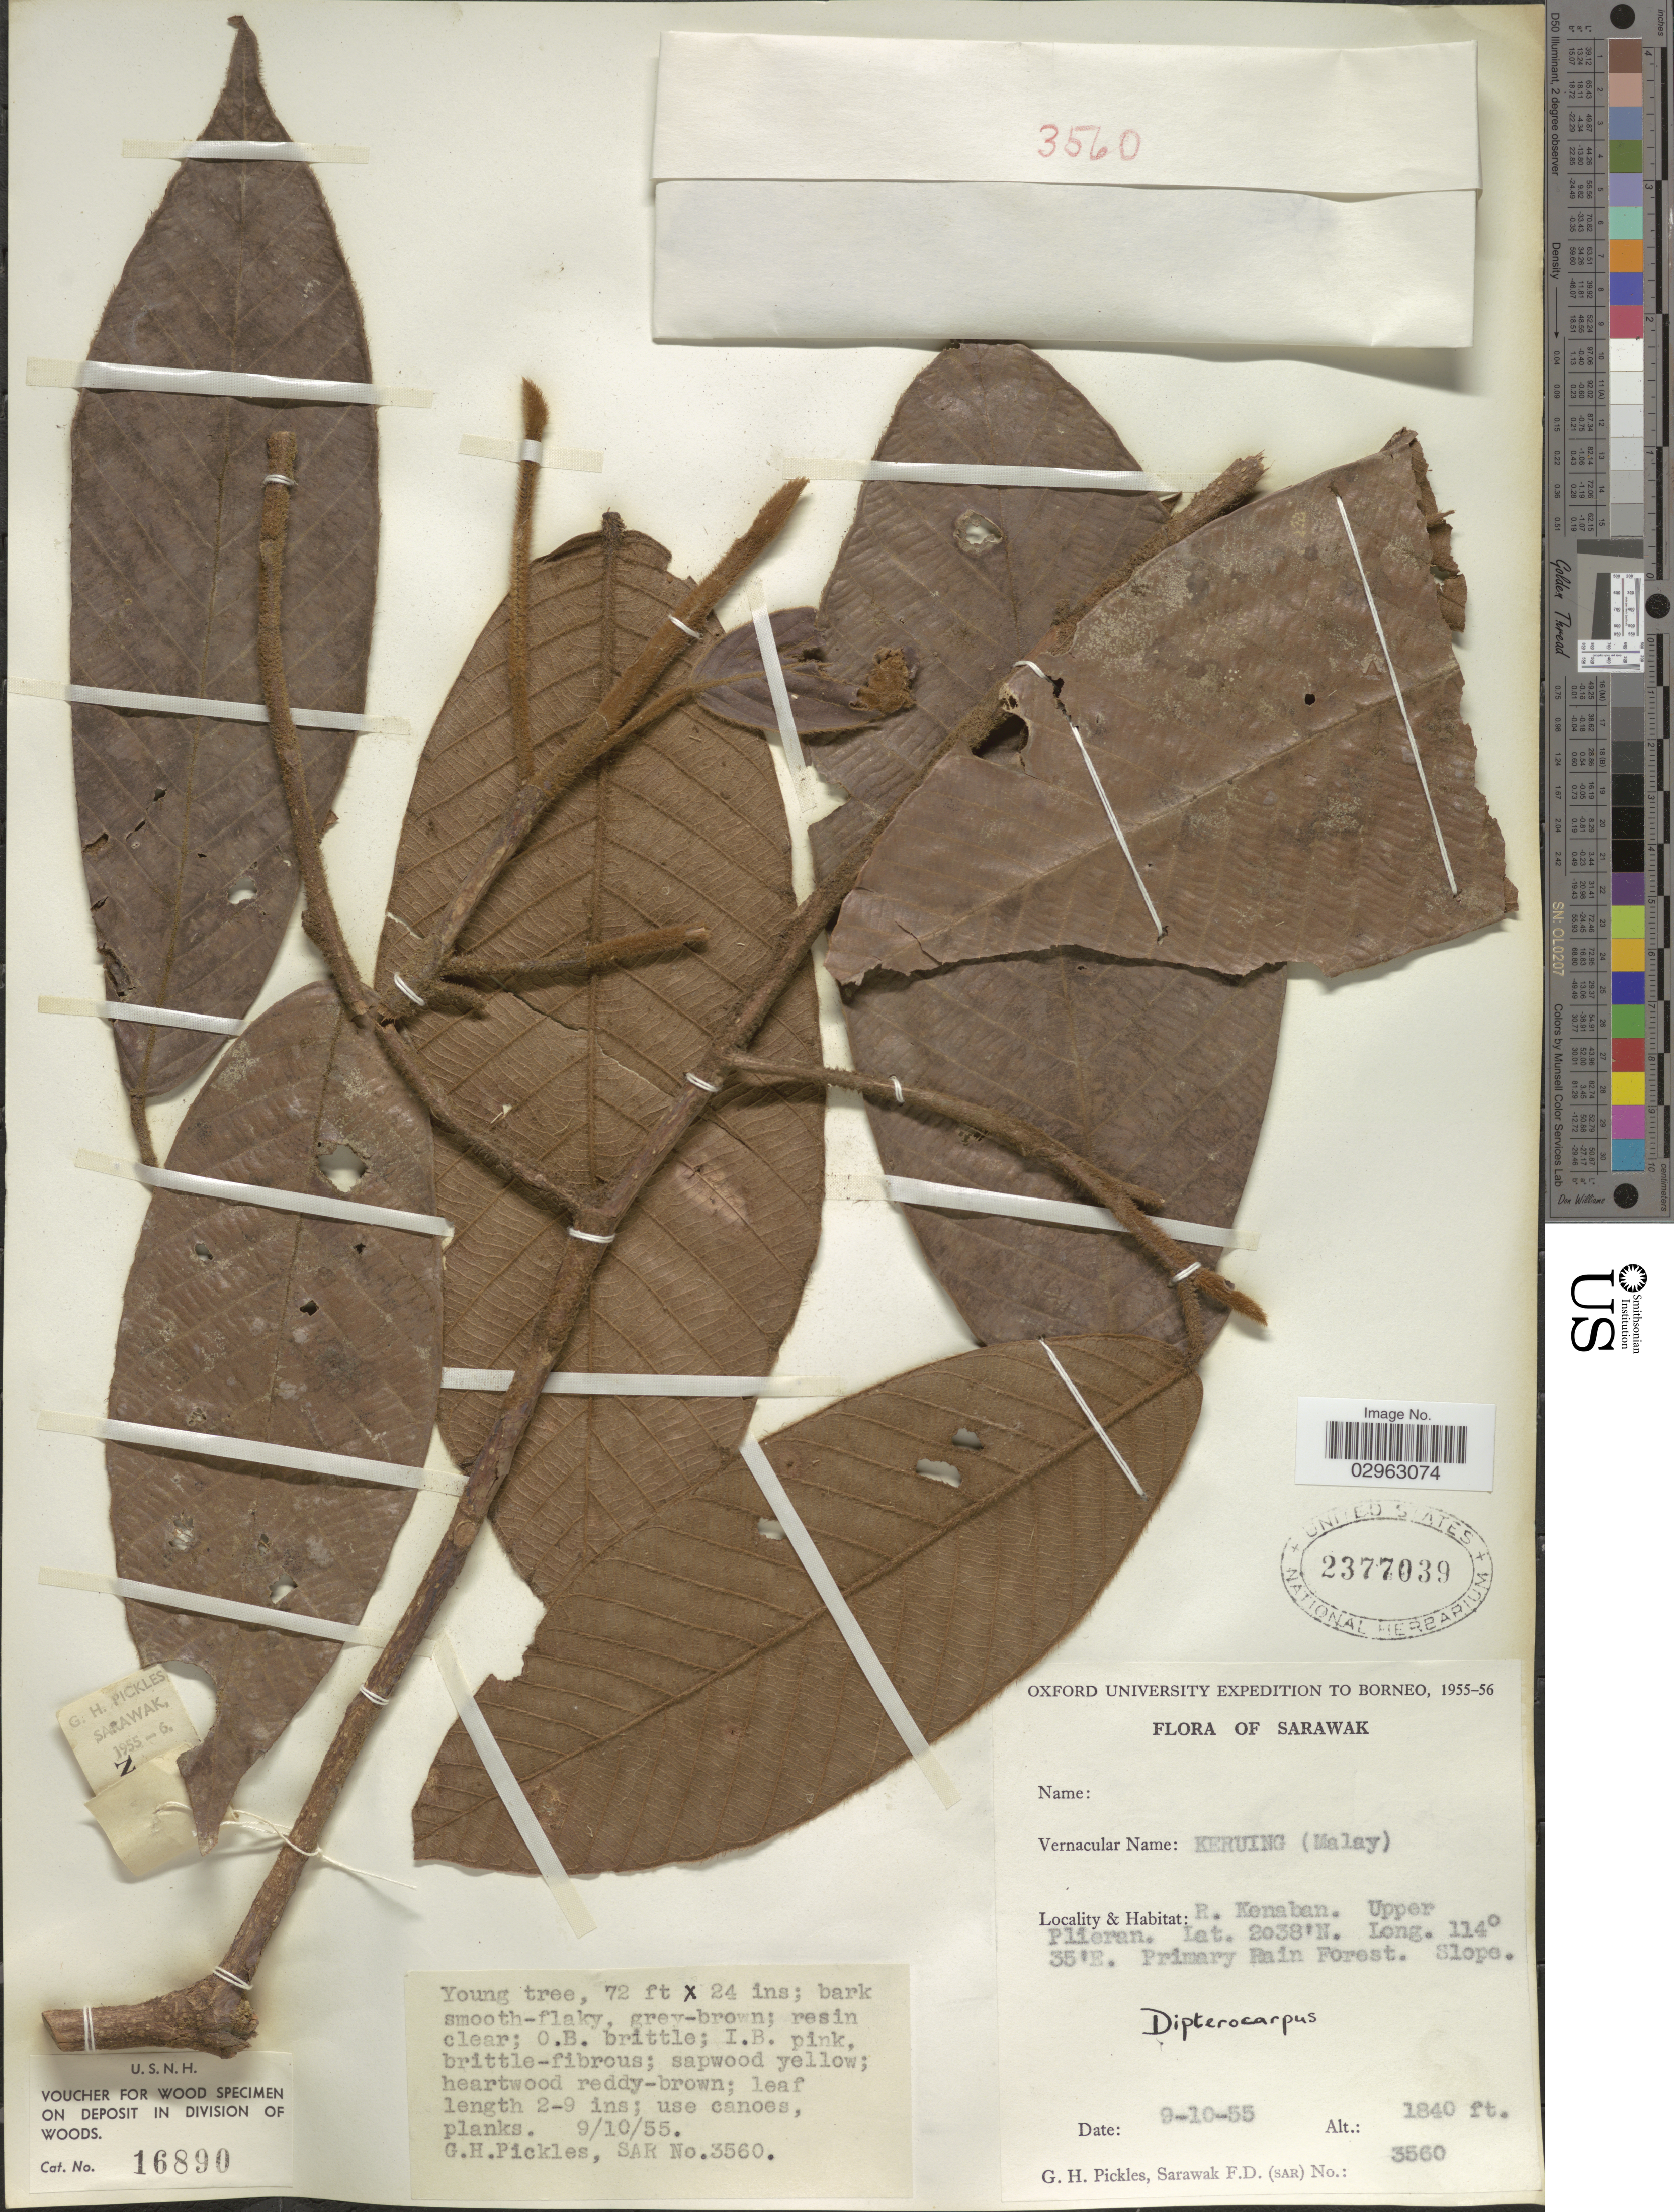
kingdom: Plantae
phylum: Tracheophyta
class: Magnoliopsida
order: Malvales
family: Dipterocarpaceae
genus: Dipterocarpus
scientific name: Dipterocarpus sp.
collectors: G. Pickles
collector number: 3560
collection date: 1955-10-09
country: Malaysia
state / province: Sarawak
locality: R. Kenaban. Upper Plieran.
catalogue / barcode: US 2377039